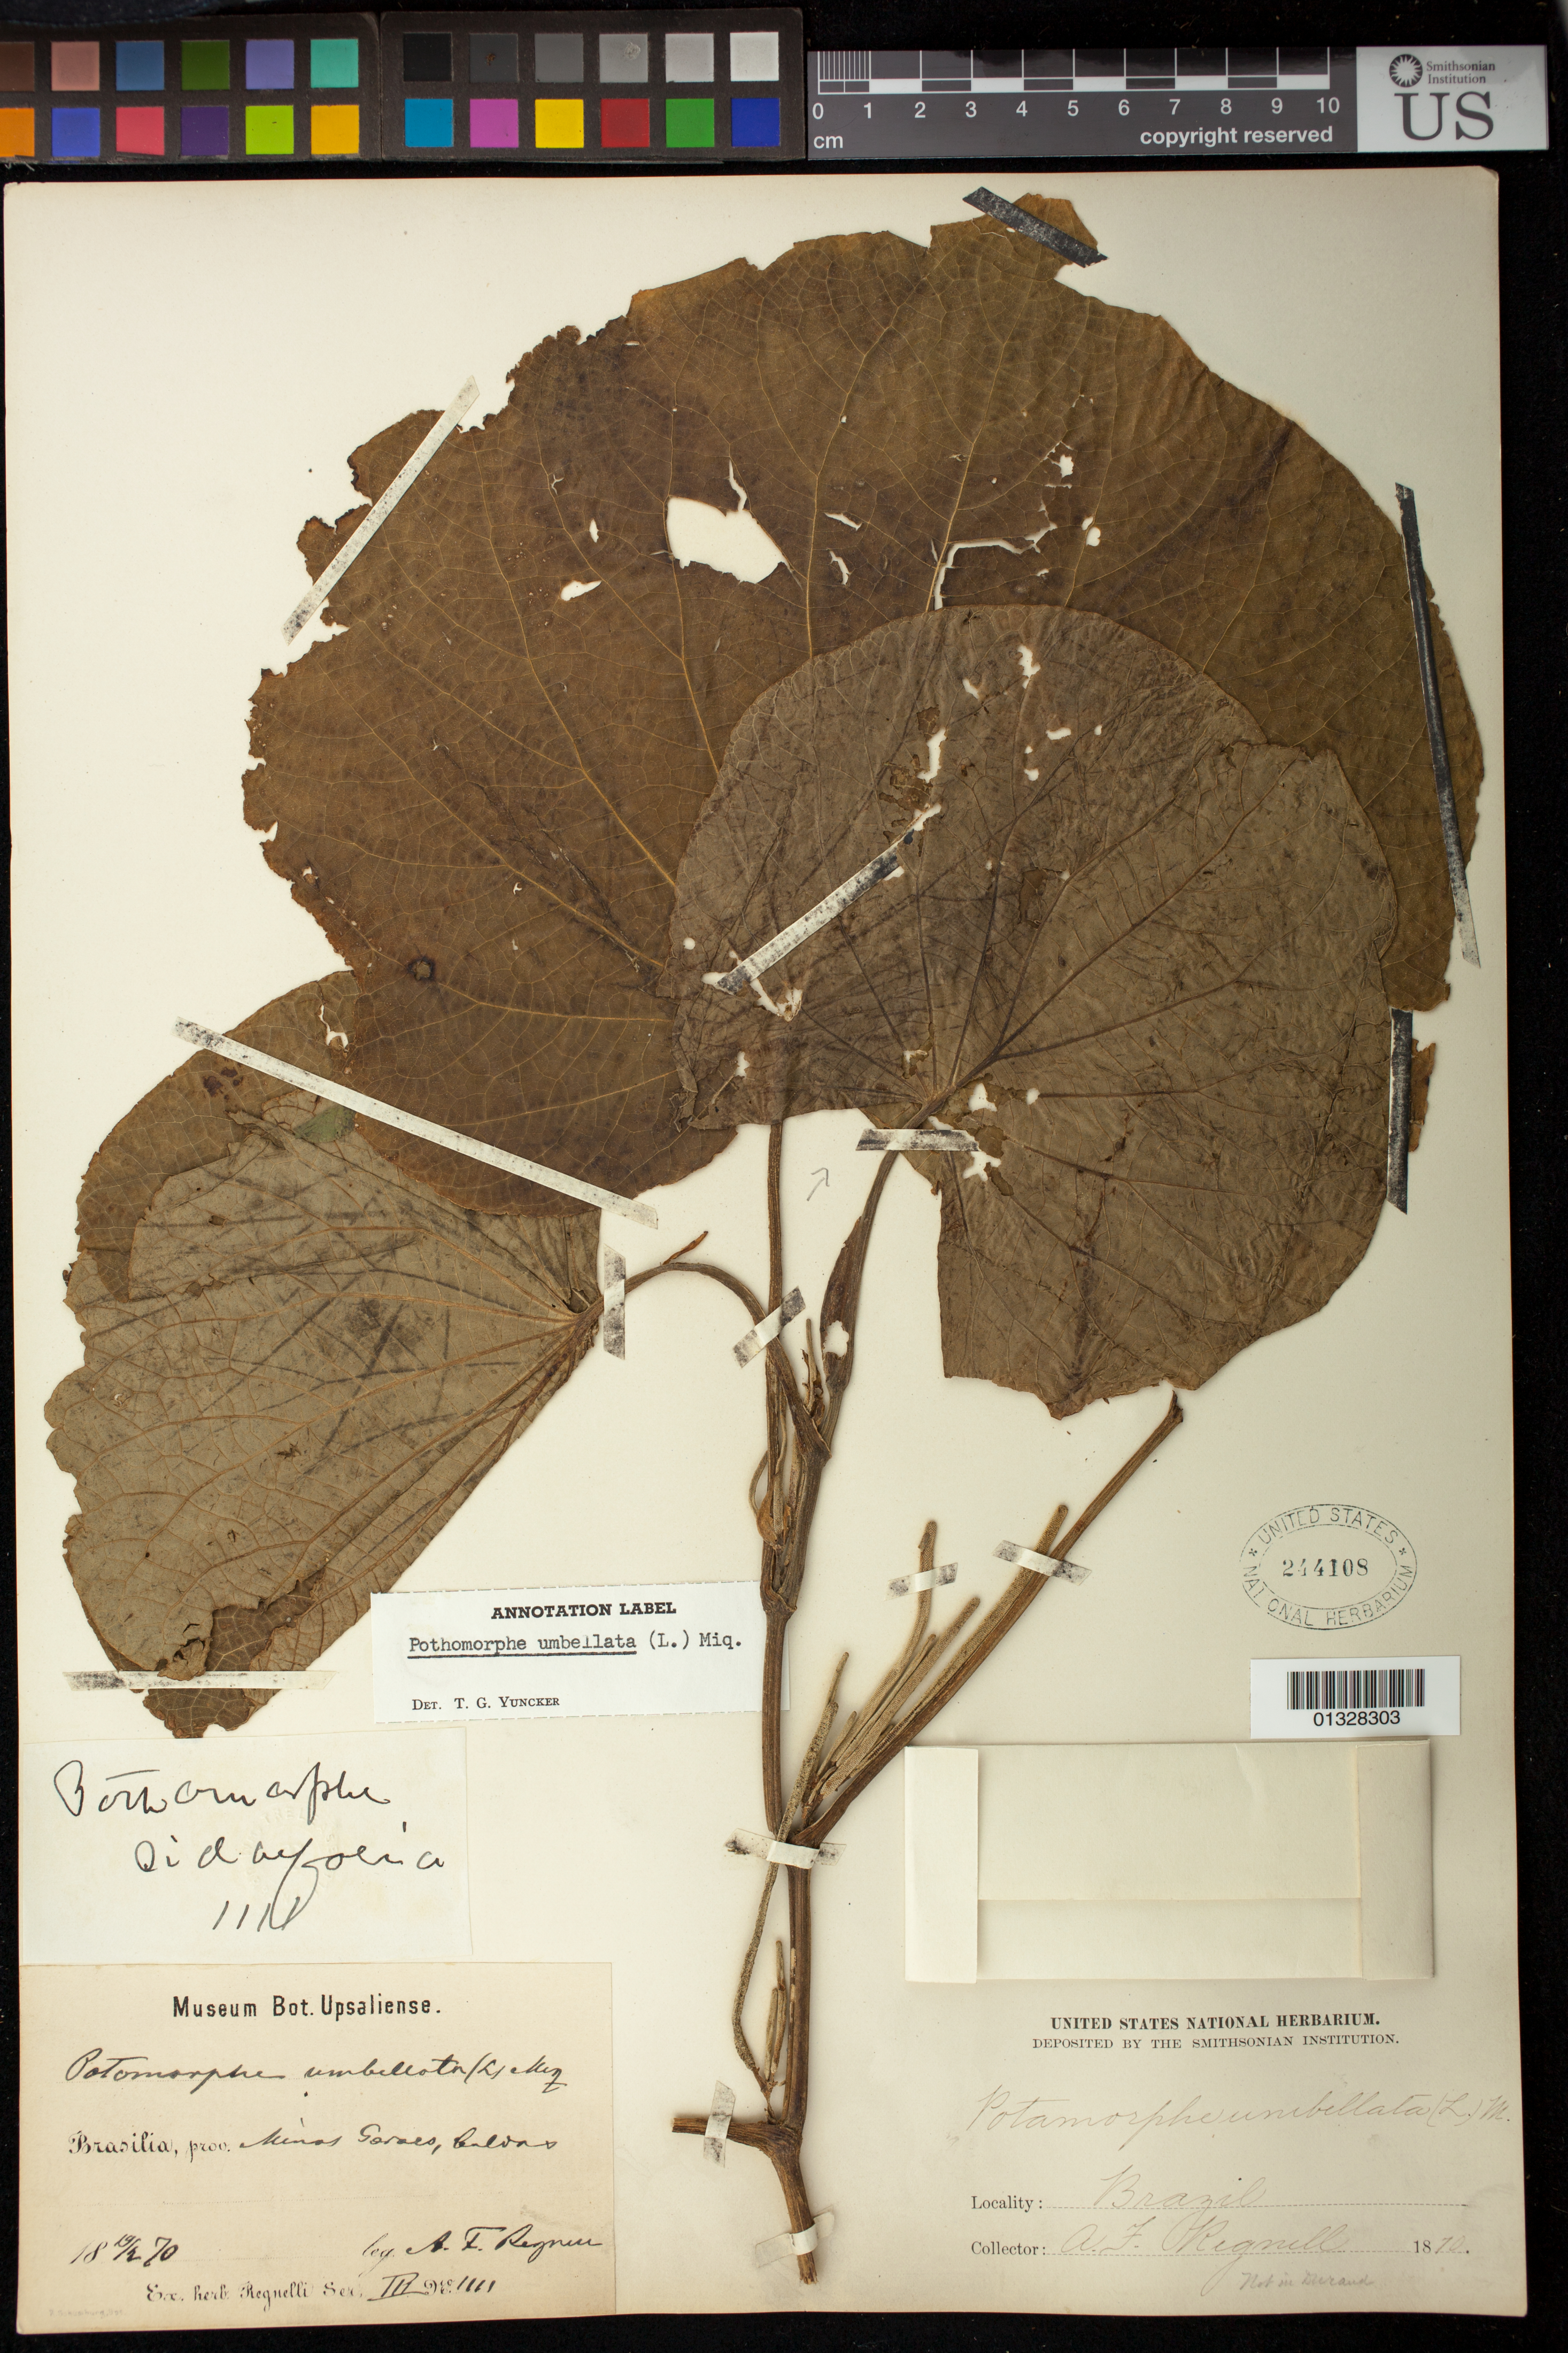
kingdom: Plantae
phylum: Tracheophyta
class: Magnoliopsida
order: Piperales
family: Piperaceae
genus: Piper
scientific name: Piper umbellatum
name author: L.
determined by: Strong, M. T., (US), Smithsonian Institution - National Museum of Natural History (UNITED STATES)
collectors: A. F. Regnell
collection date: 1870-02-19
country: Brazil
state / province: Minas Gerais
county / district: Caldas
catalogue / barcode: US 244108